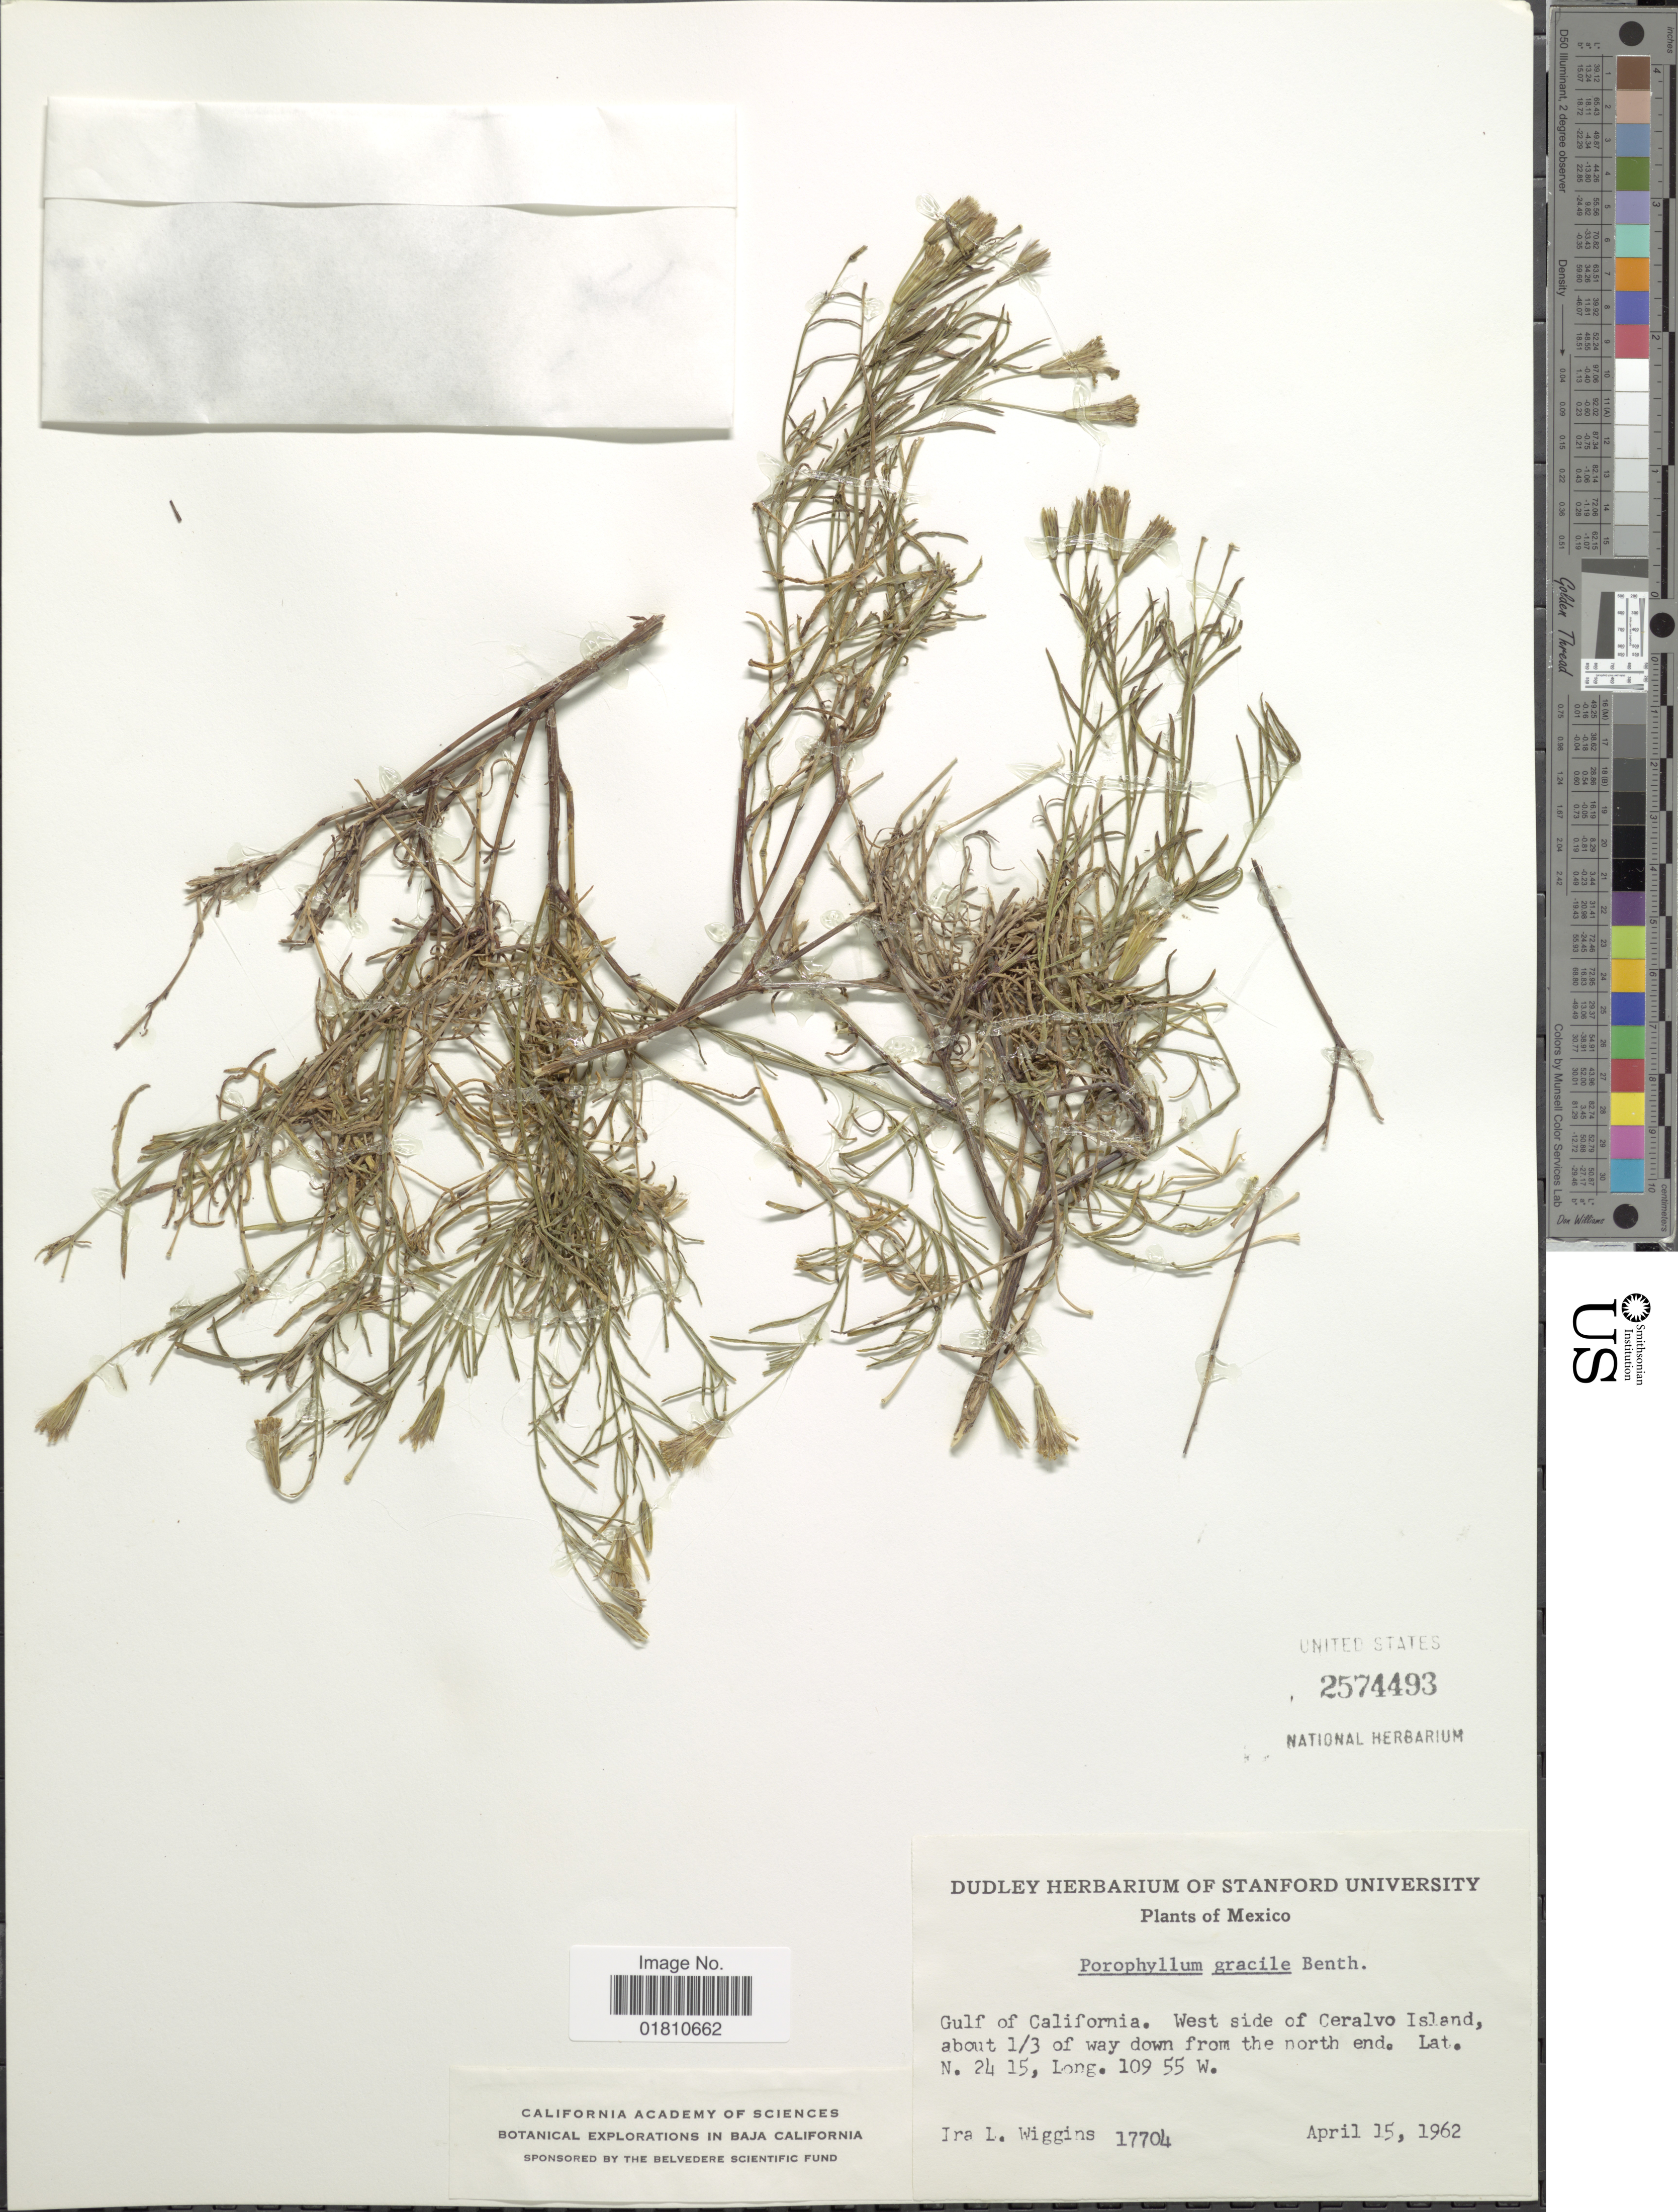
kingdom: Plantae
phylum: Tracheophyta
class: Magnoliopsida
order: Asterales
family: Asteraceae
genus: Porophyllum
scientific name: Porophyllum gracile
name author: Benth.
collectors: I. L. Wiggins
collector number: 17704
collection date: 1962-04-15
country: Mexico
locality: Gulf of California, west side of Ceralvo Island, about 1/3 of way down from the north end.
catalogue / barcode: US 2574493